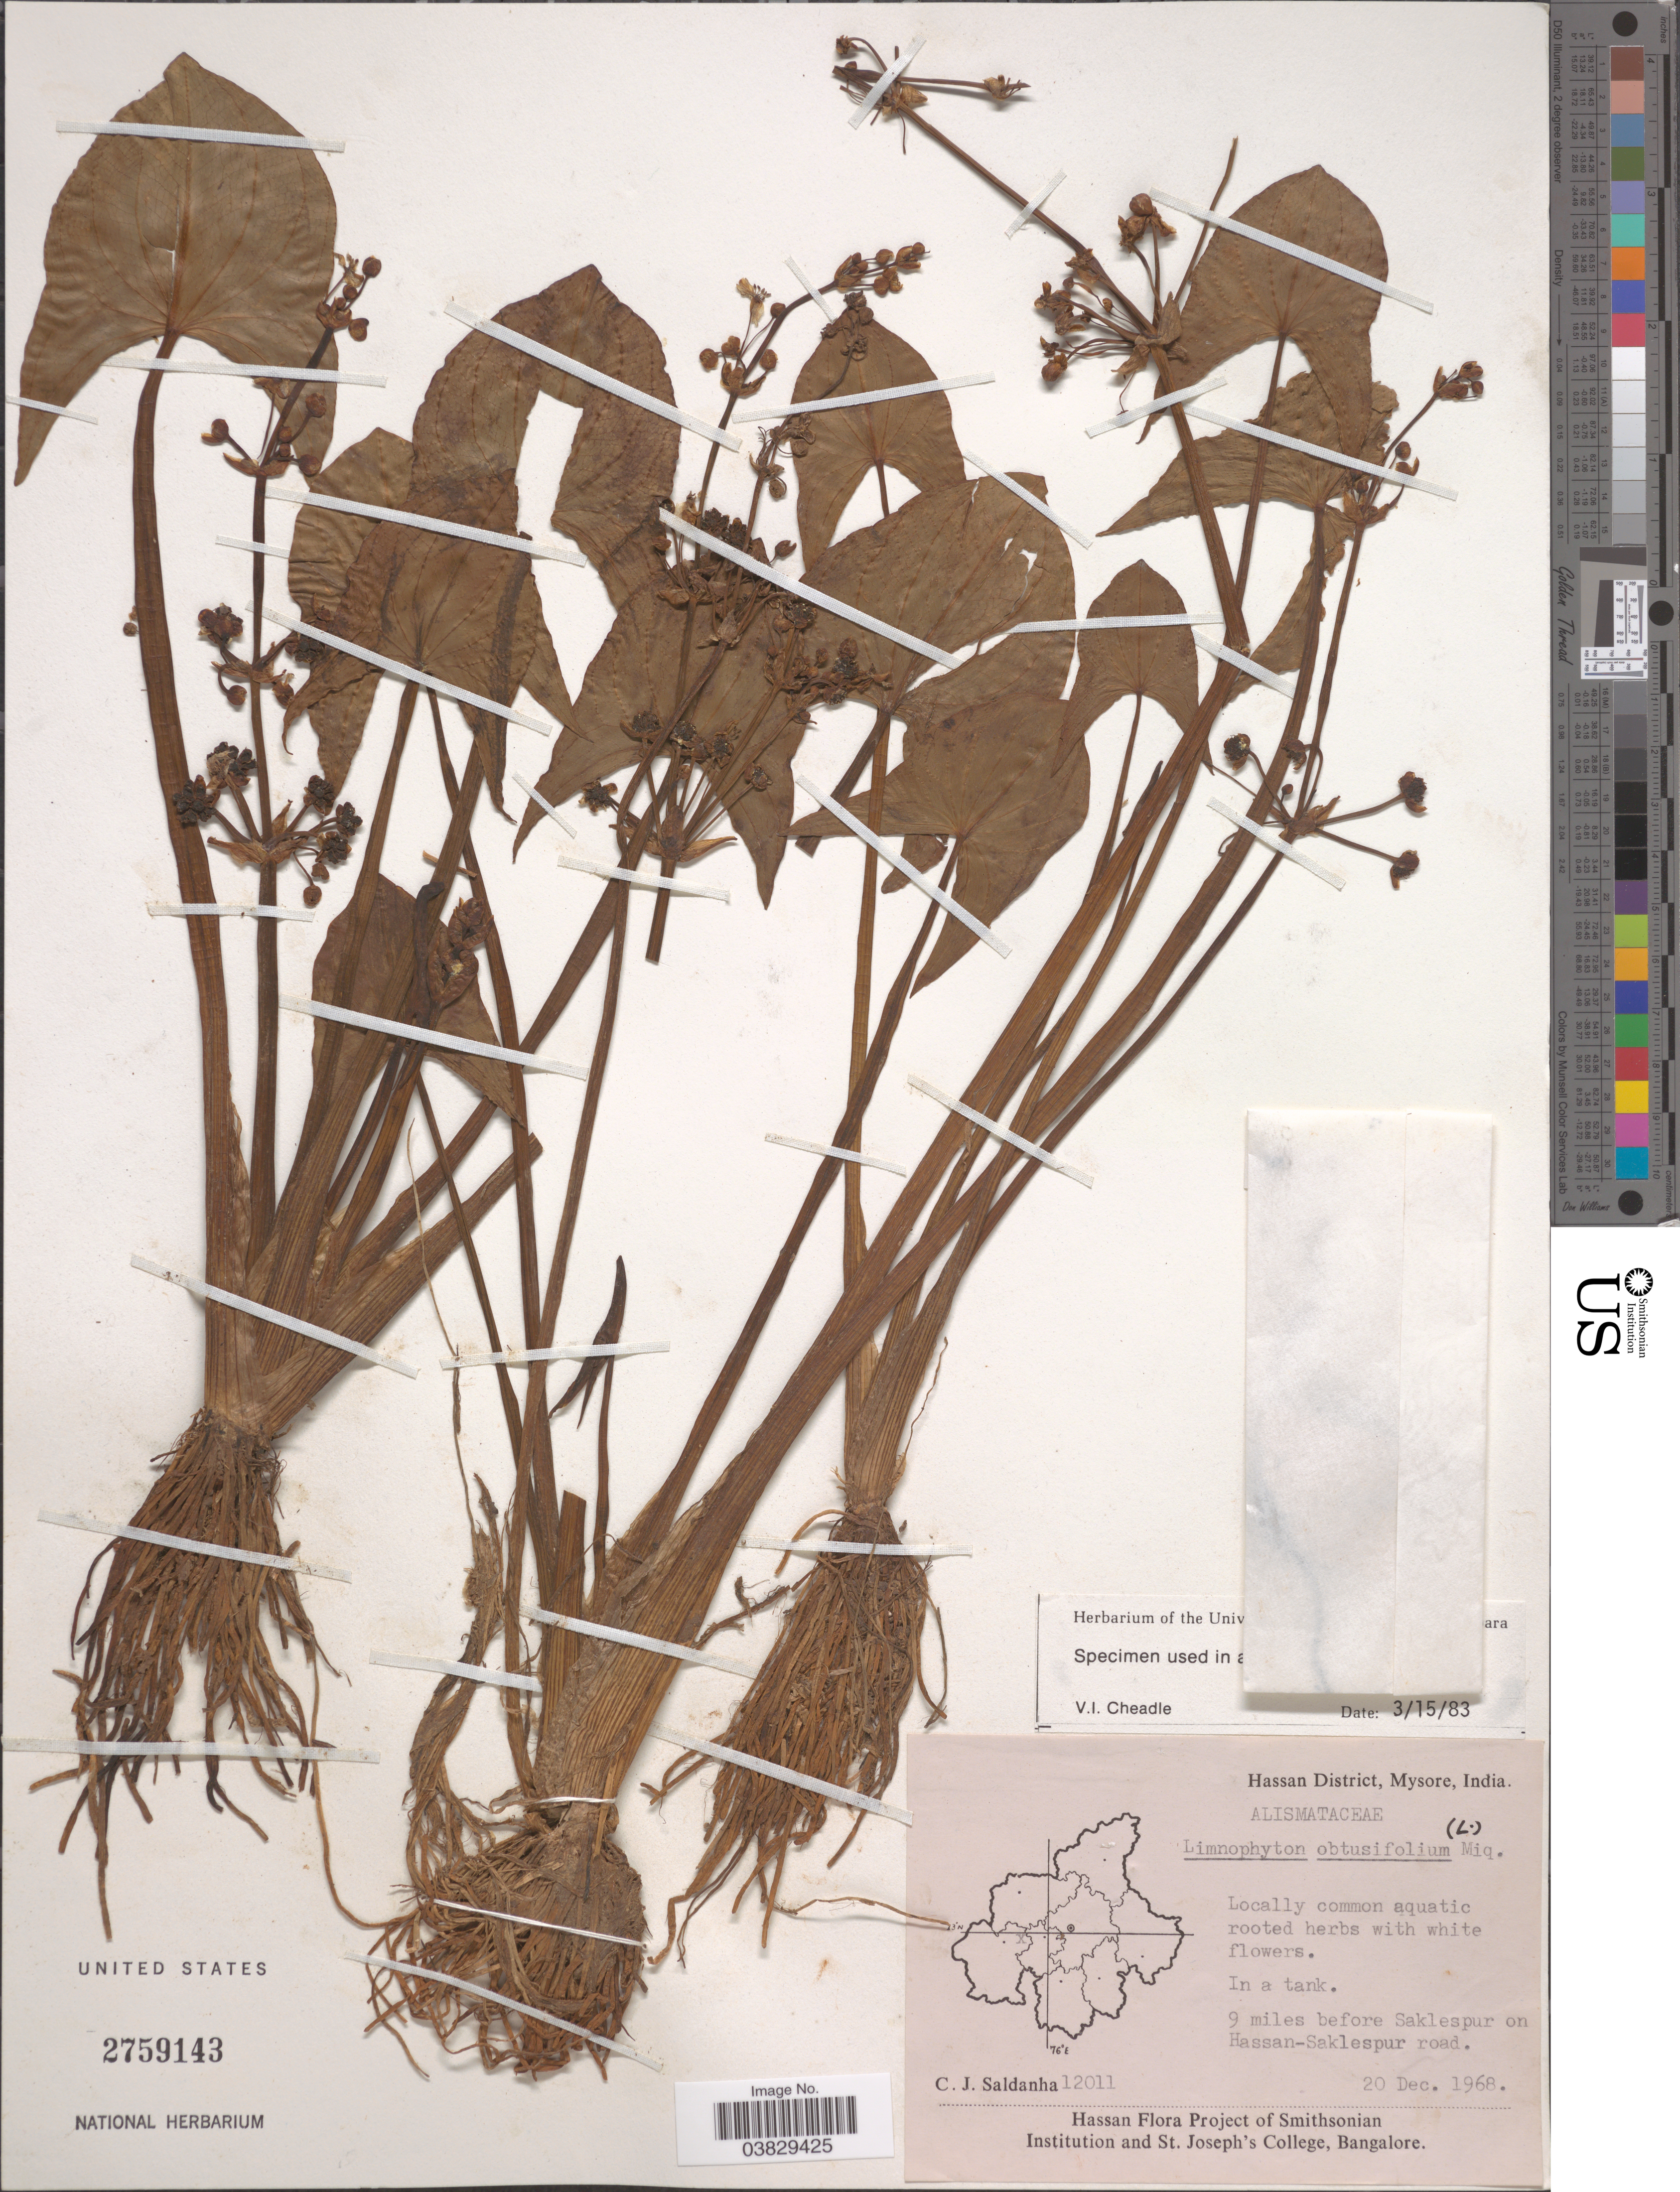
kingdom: Plantae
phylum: Tracheophyta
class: Liliopsida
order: Alismatales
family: Alismataceae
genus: Limnophyton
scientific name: Limnophyton obtusifolium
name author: (L.) Miq.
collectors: C. J. Saldanha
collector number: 12011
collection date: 1968-12-20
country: India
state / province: Karnataka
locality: Hassan District, Mysore. 9 miles before Saklespur on Hassan-Saklespur road.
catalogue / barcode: US 2759143